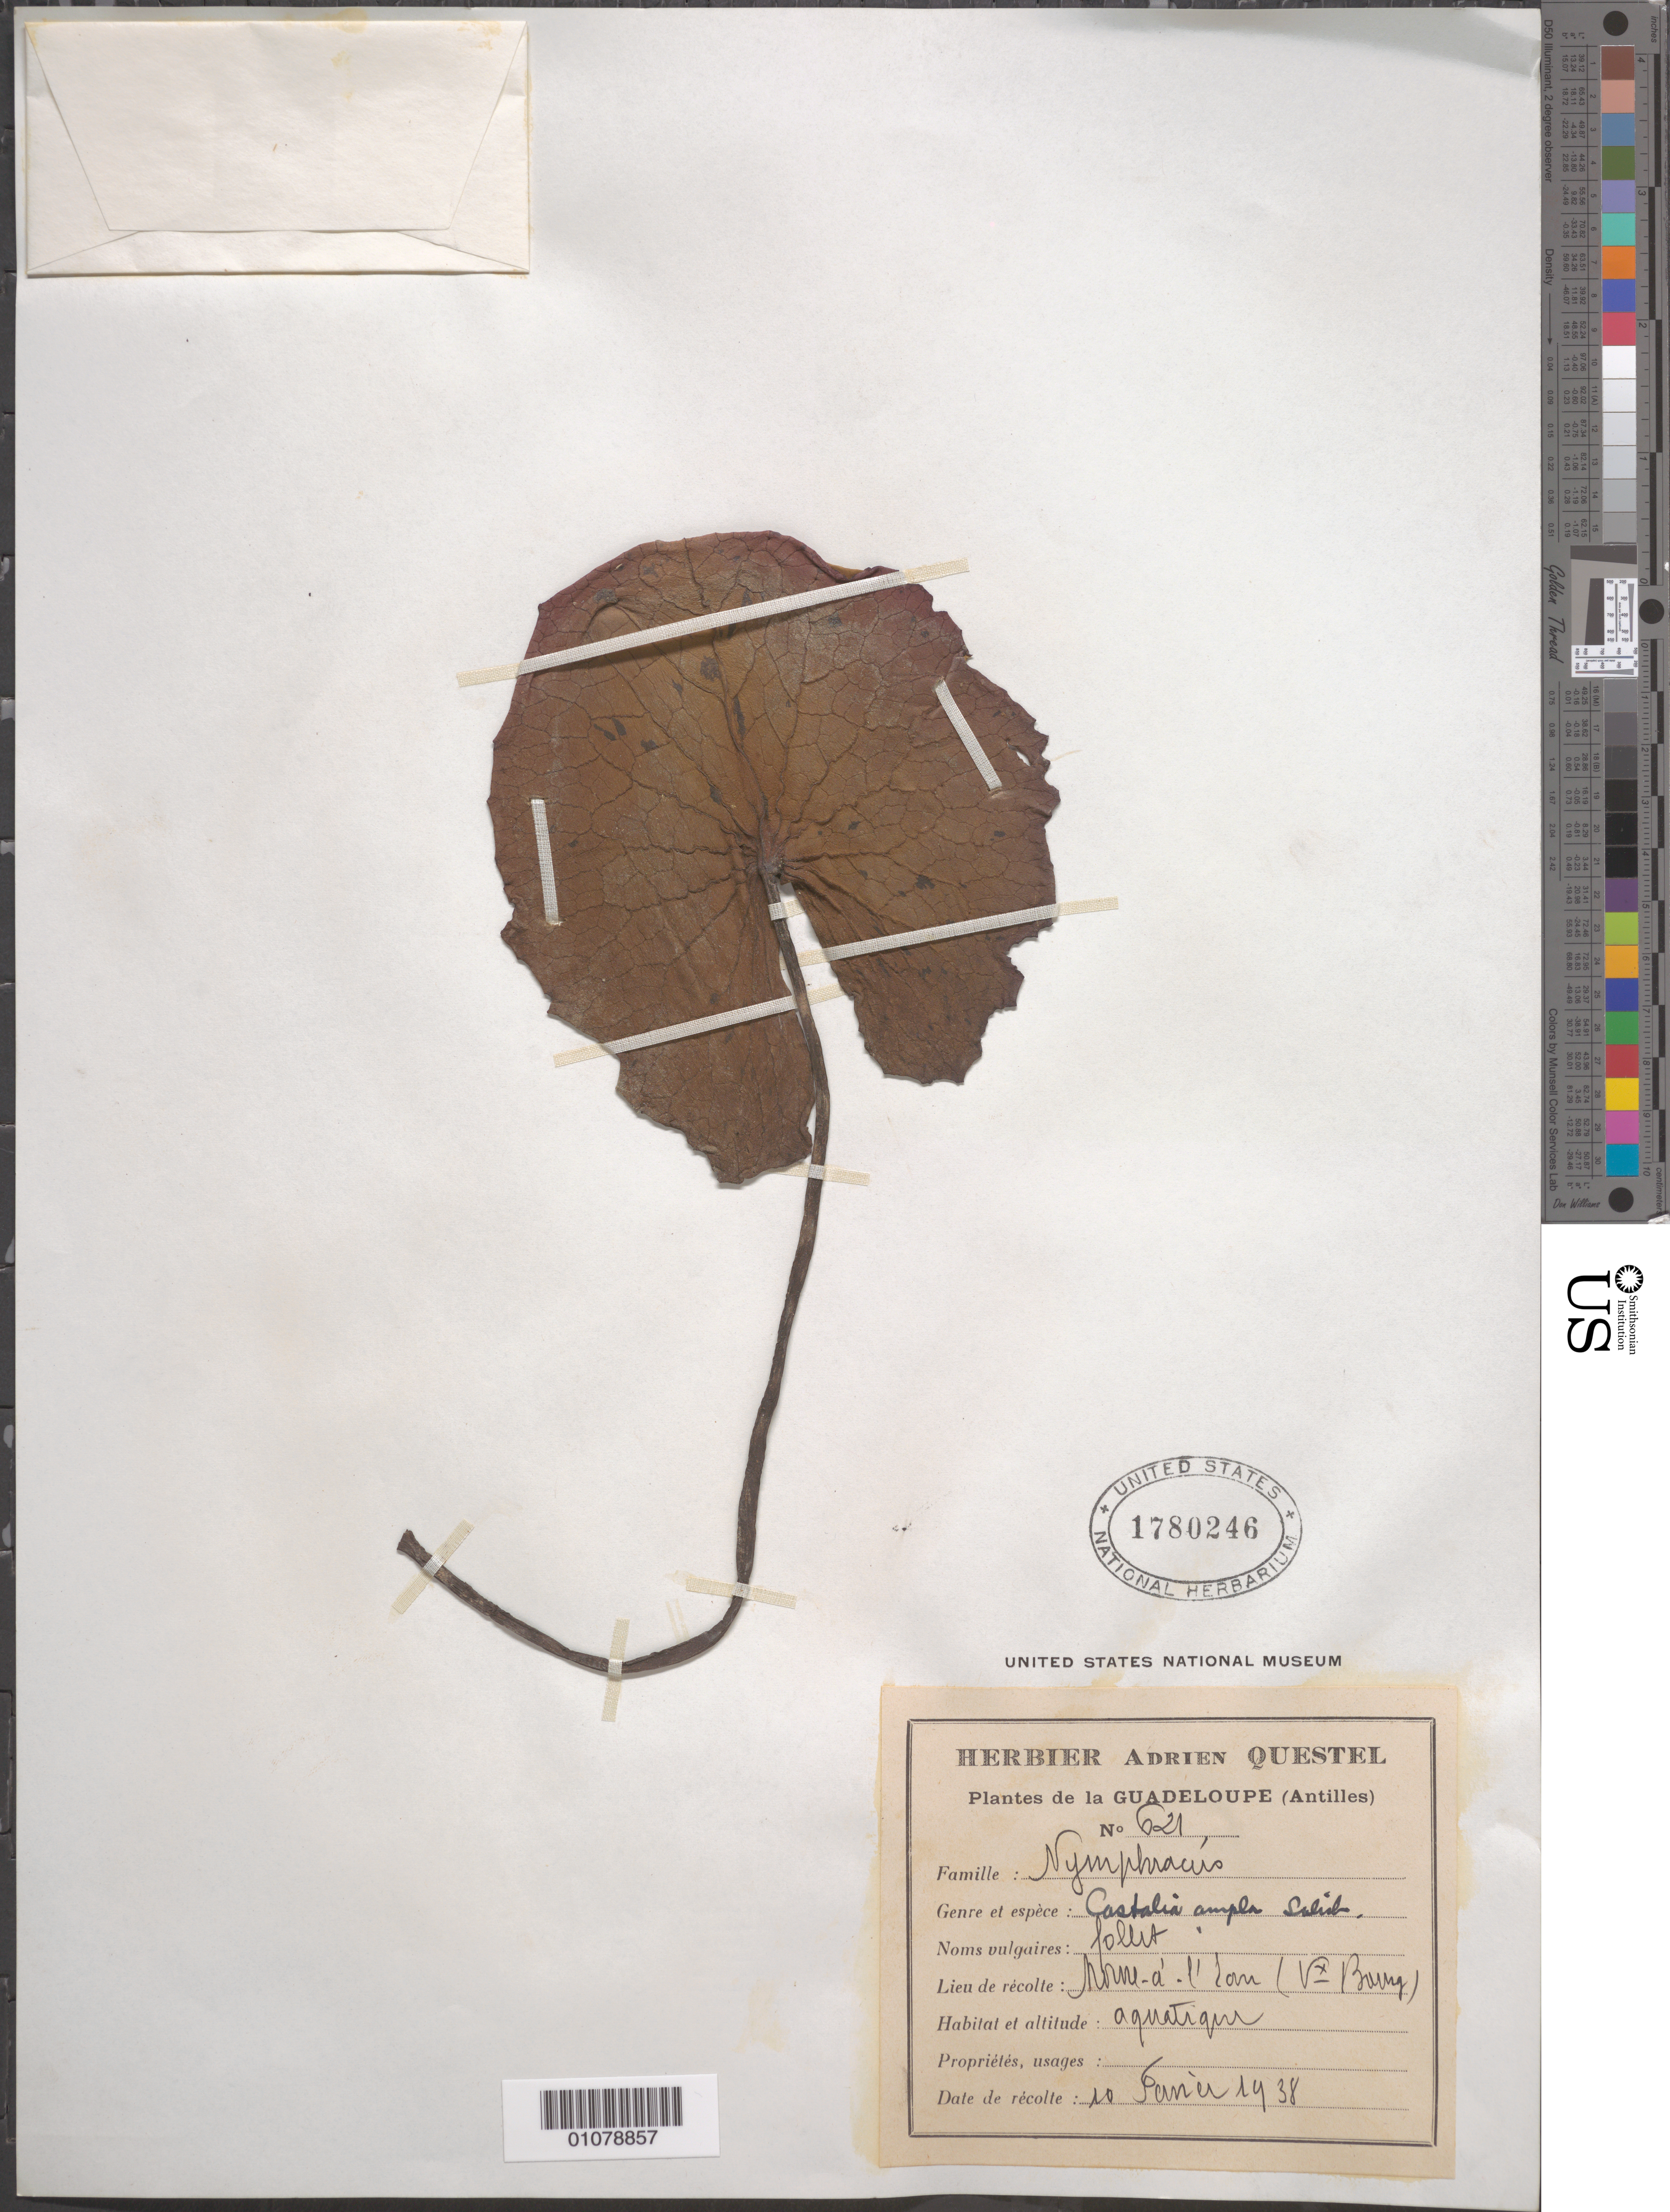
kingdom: Plantae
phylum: Tracheophyta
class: Magnoliopsida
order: Nymphaeales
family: Nymphaeaceae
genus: Nymphaea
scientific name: Nymphaea ampla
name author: (Salisb.) DC.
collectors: A. Questel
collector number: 621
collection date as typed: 10 Feb 1938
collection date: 1938-02-10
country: Guadeloupe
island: Grande Terre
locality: Moren a l'Eau (Vx Bourg)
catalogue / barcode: US 1780246